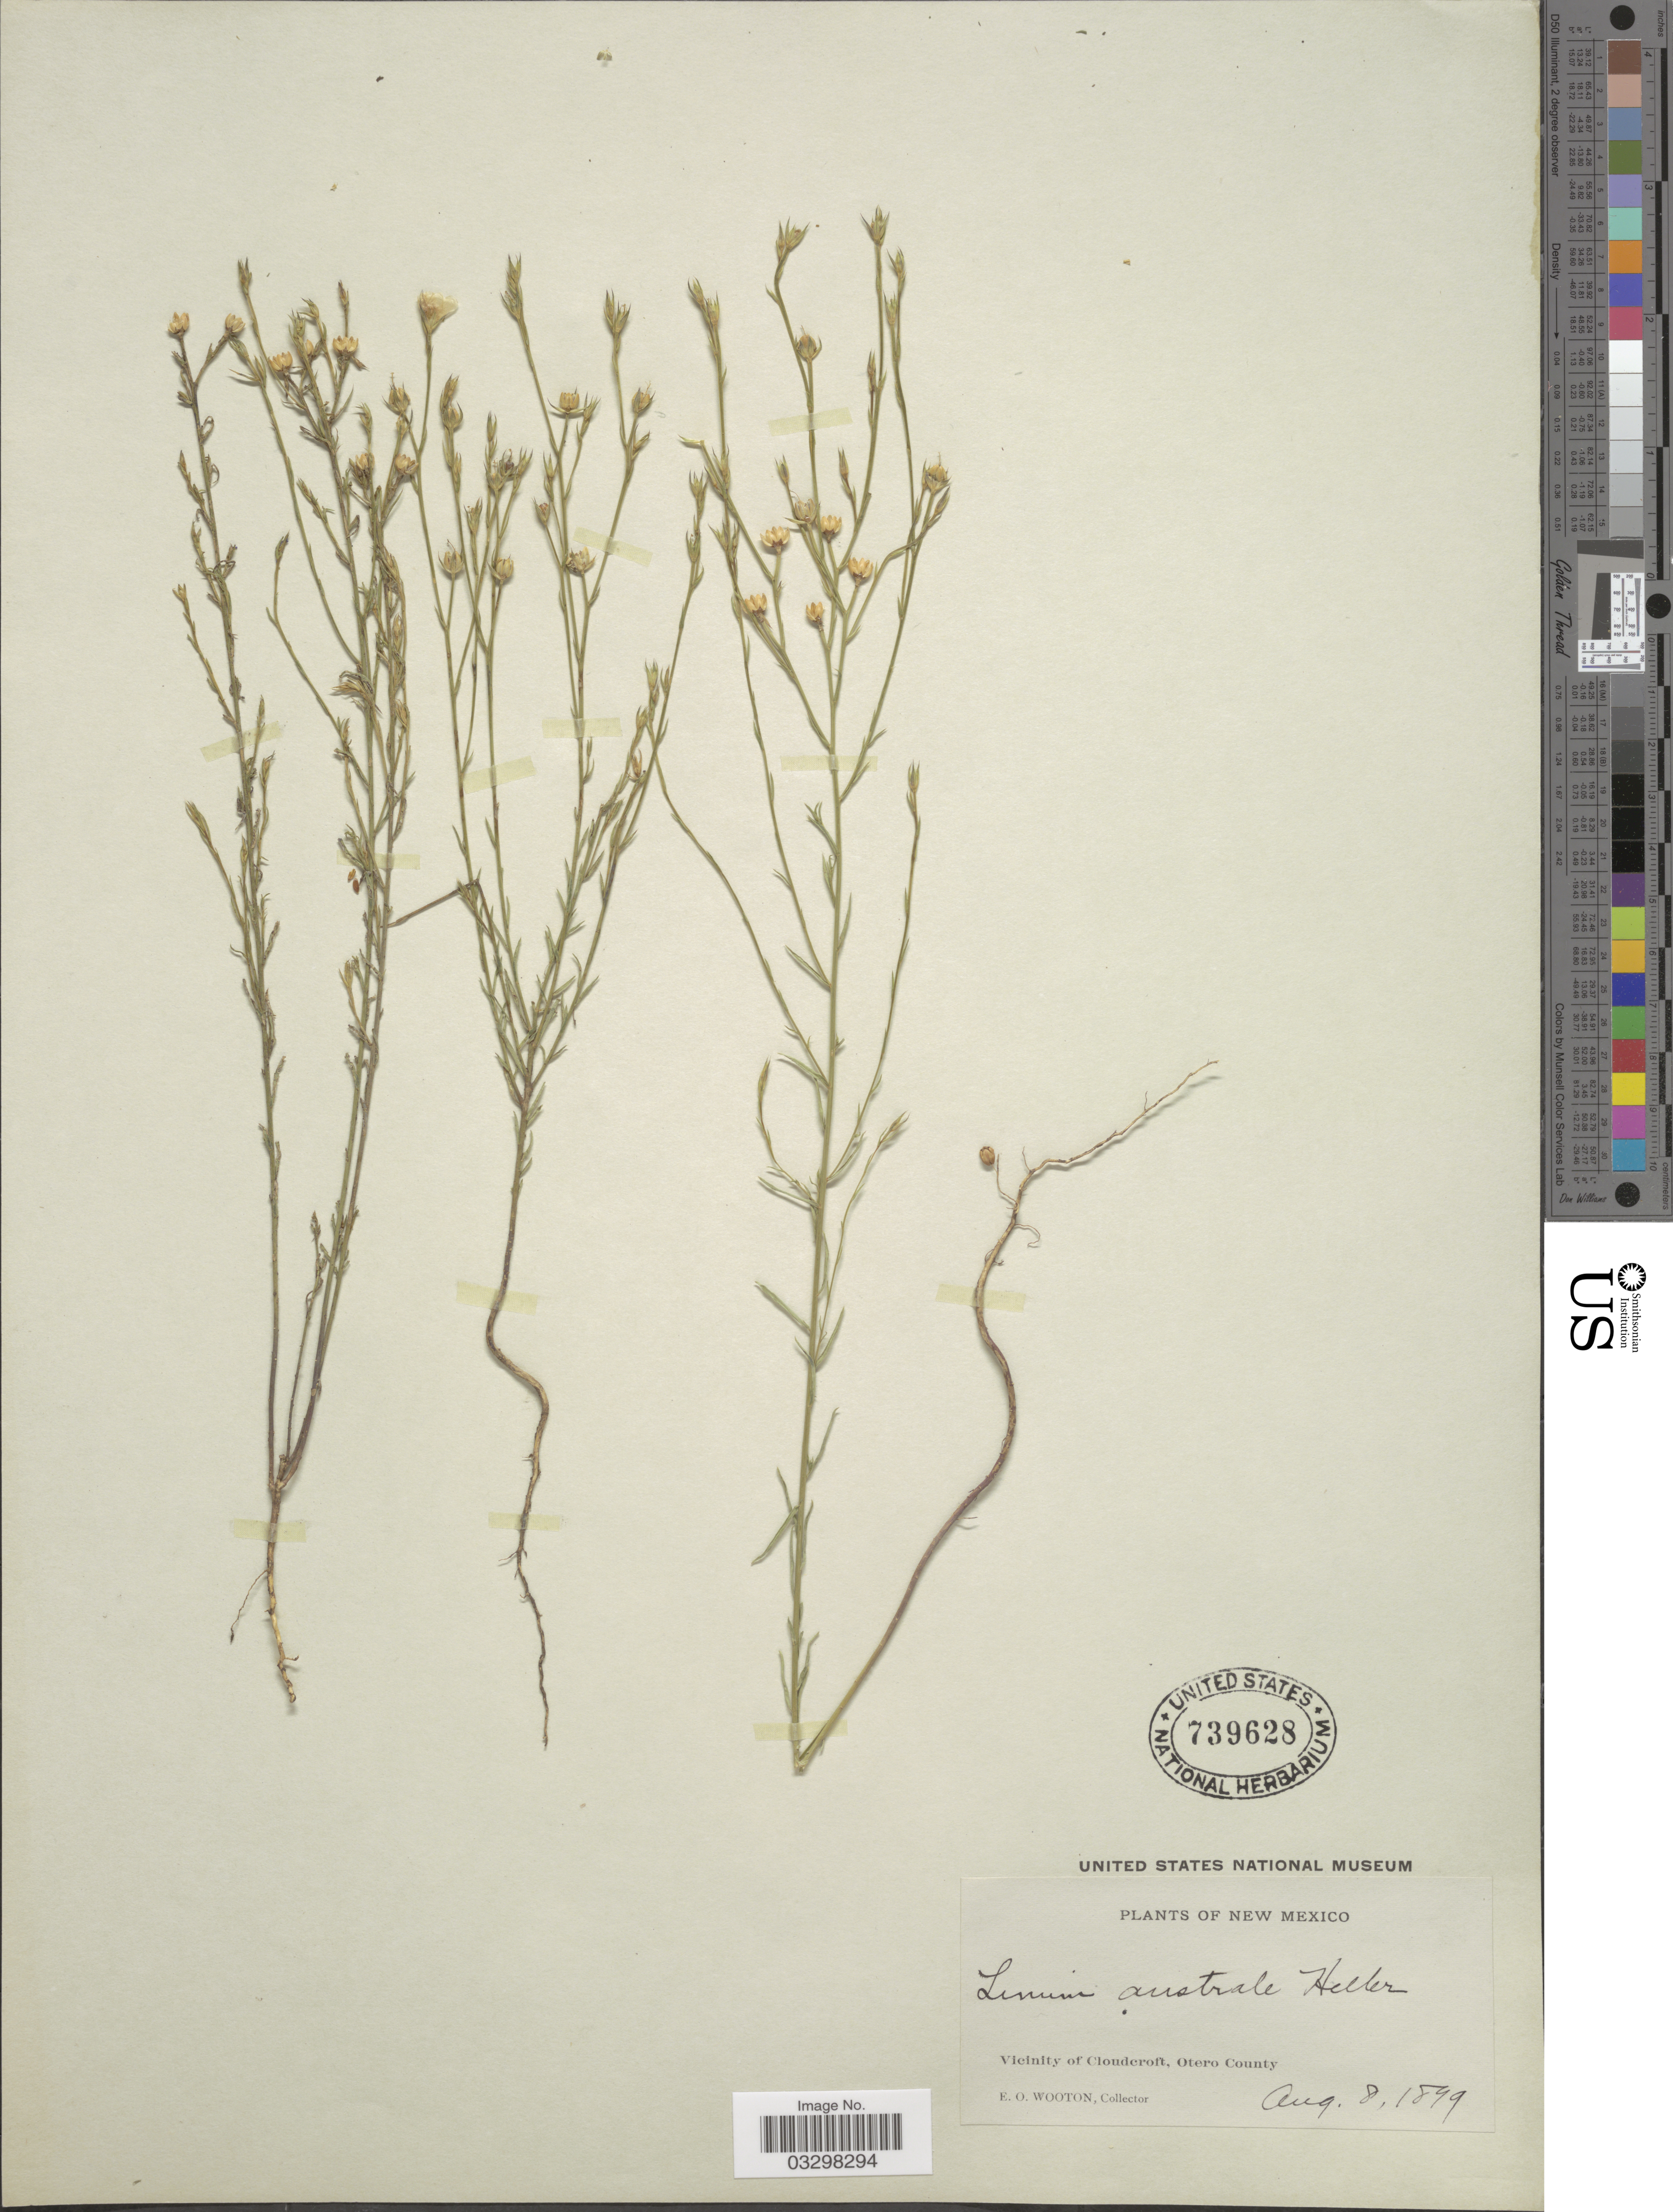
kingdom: Plantae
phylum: Tracheophyta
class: Magnoliopsida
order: Malpighiales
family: Linaceae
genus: Linum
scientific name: Linum australe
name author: A. Heller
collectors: E. O. Wooton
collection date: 1899-08-08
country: United States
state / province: New Mexico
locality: Vicinity of Cloudcroft, Otero County.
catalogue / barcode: US 739628